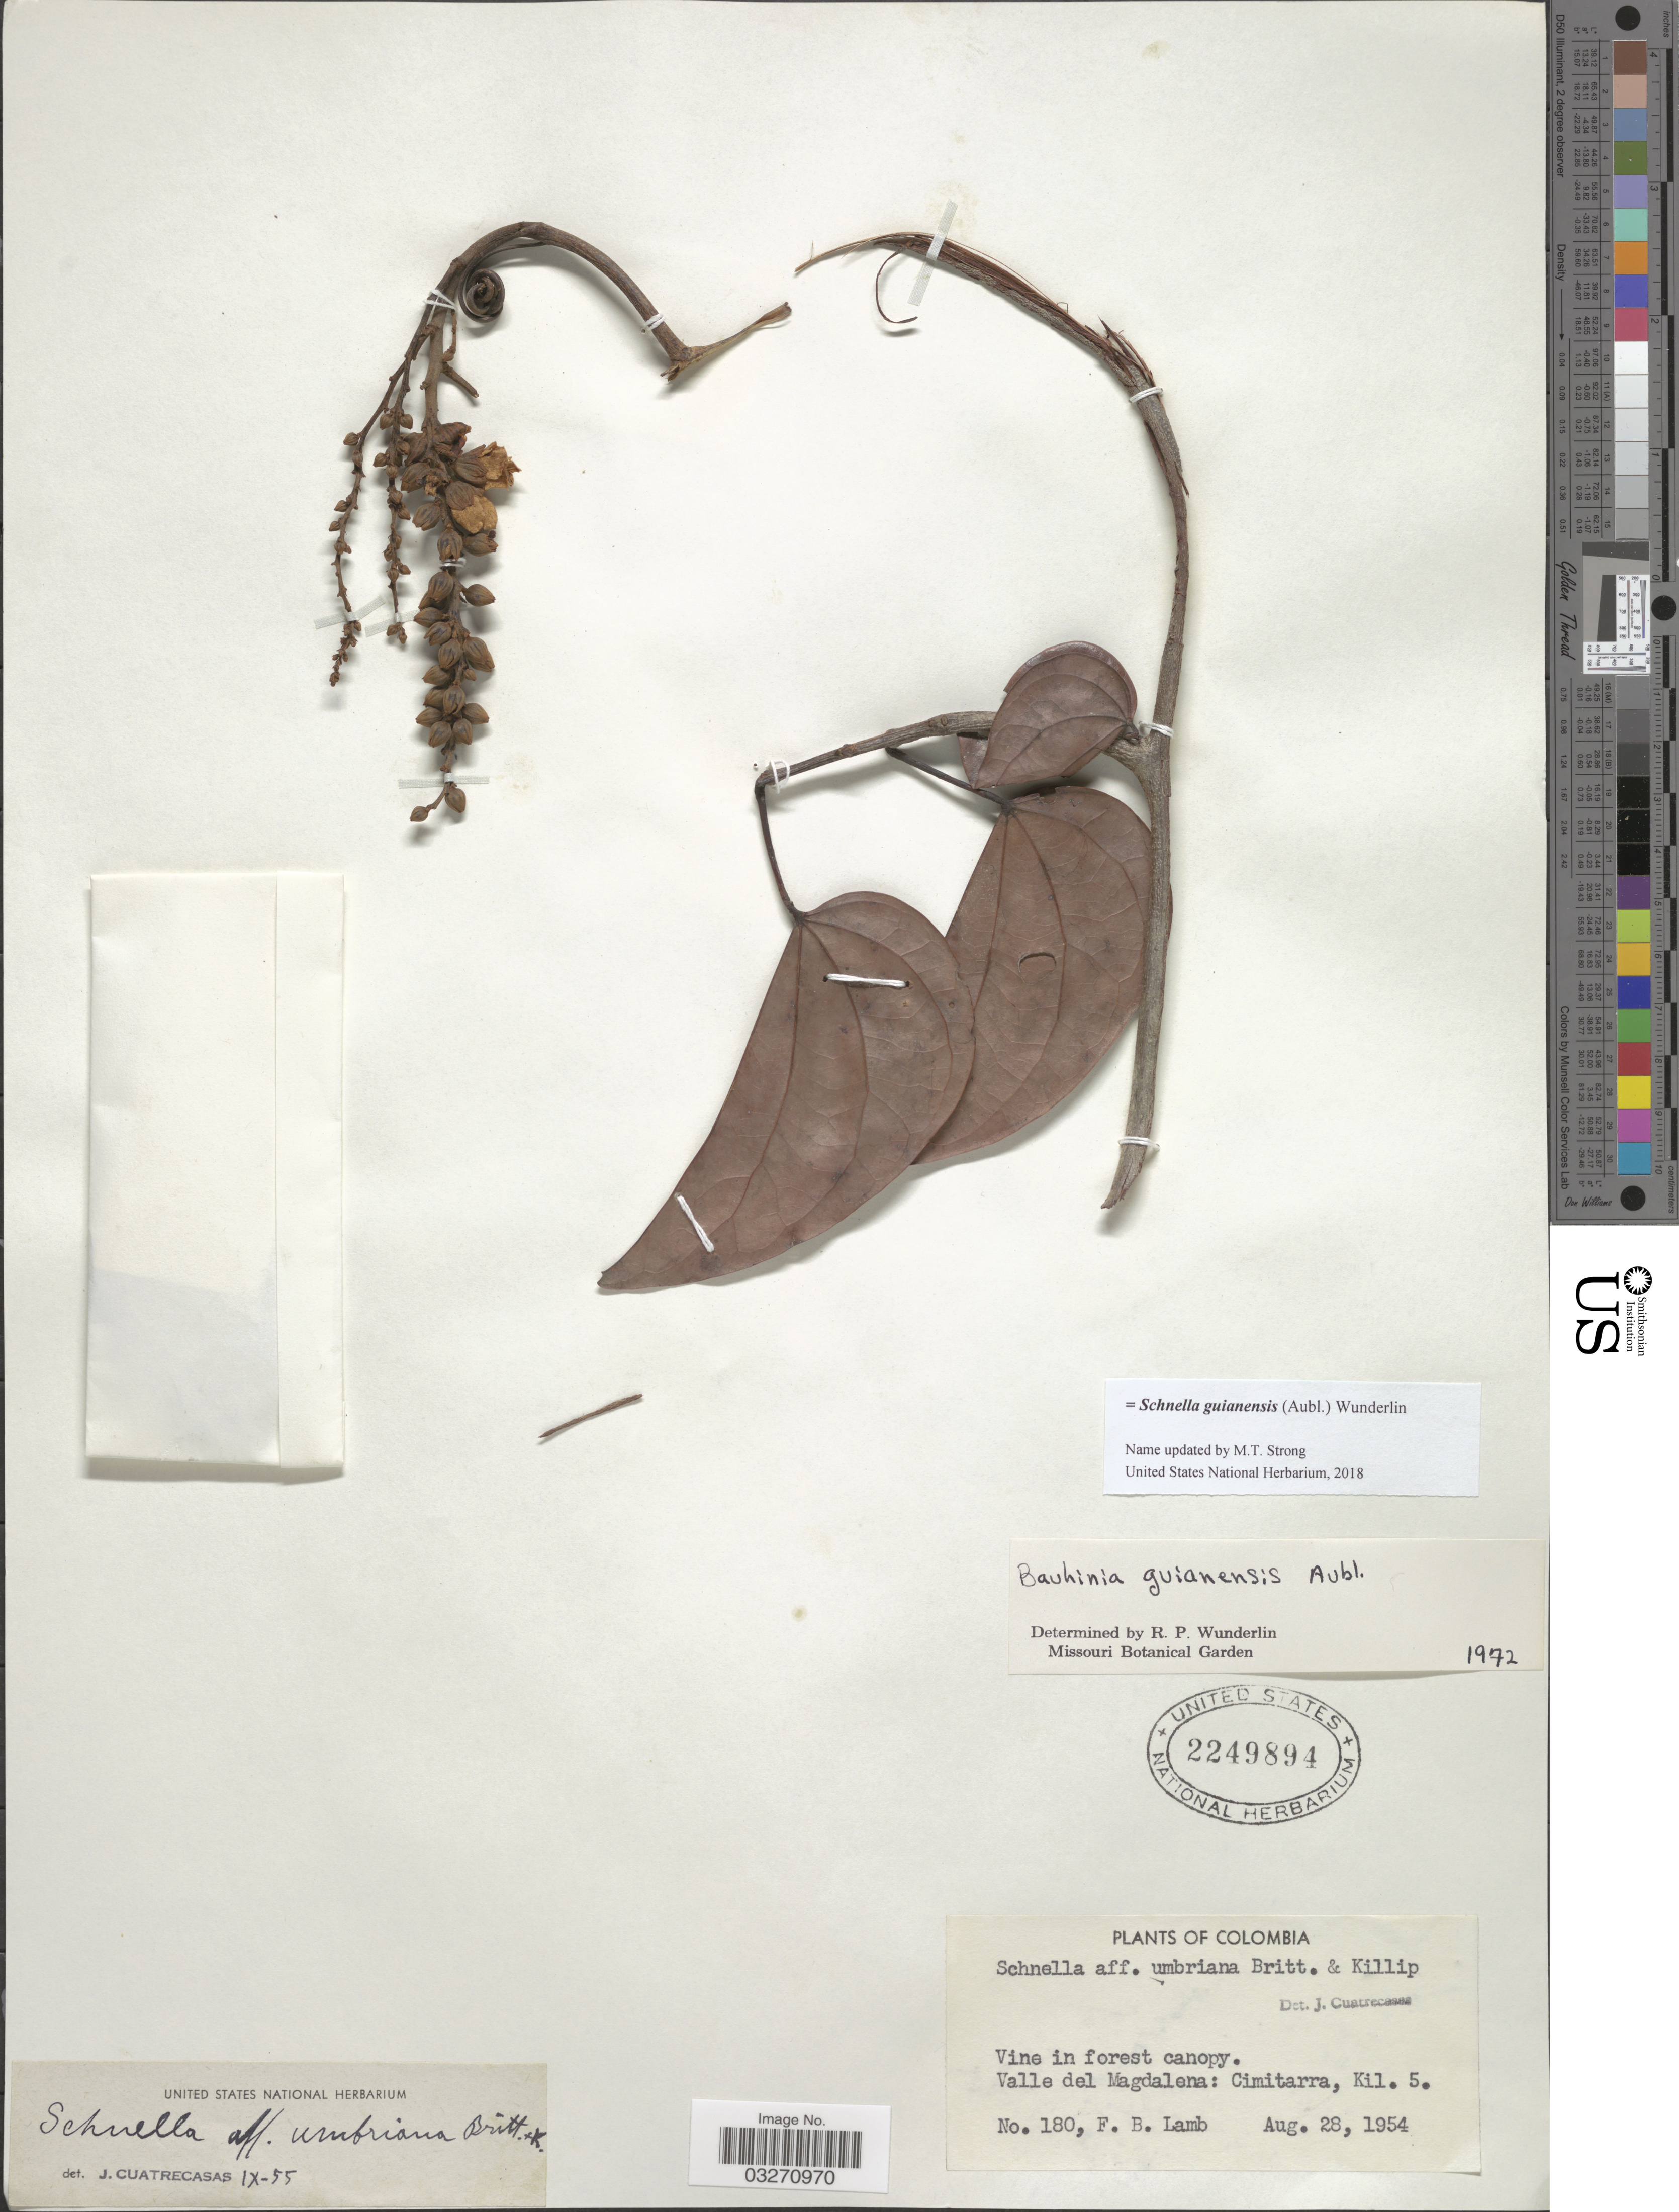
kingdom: Plantae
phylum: Tracheophyta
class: Magnoliopsida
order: Fabales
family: Fabaceae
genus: Schnella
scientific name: Schnella guianensis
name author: (Aubl.) Wunderlin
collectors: F. B. Lamb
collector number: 180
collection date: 1954-08-28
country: Colombia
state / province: Magdalena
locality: Valle del Magdalena: Cimitarra, Kil. 5.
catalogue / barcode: US 2249894